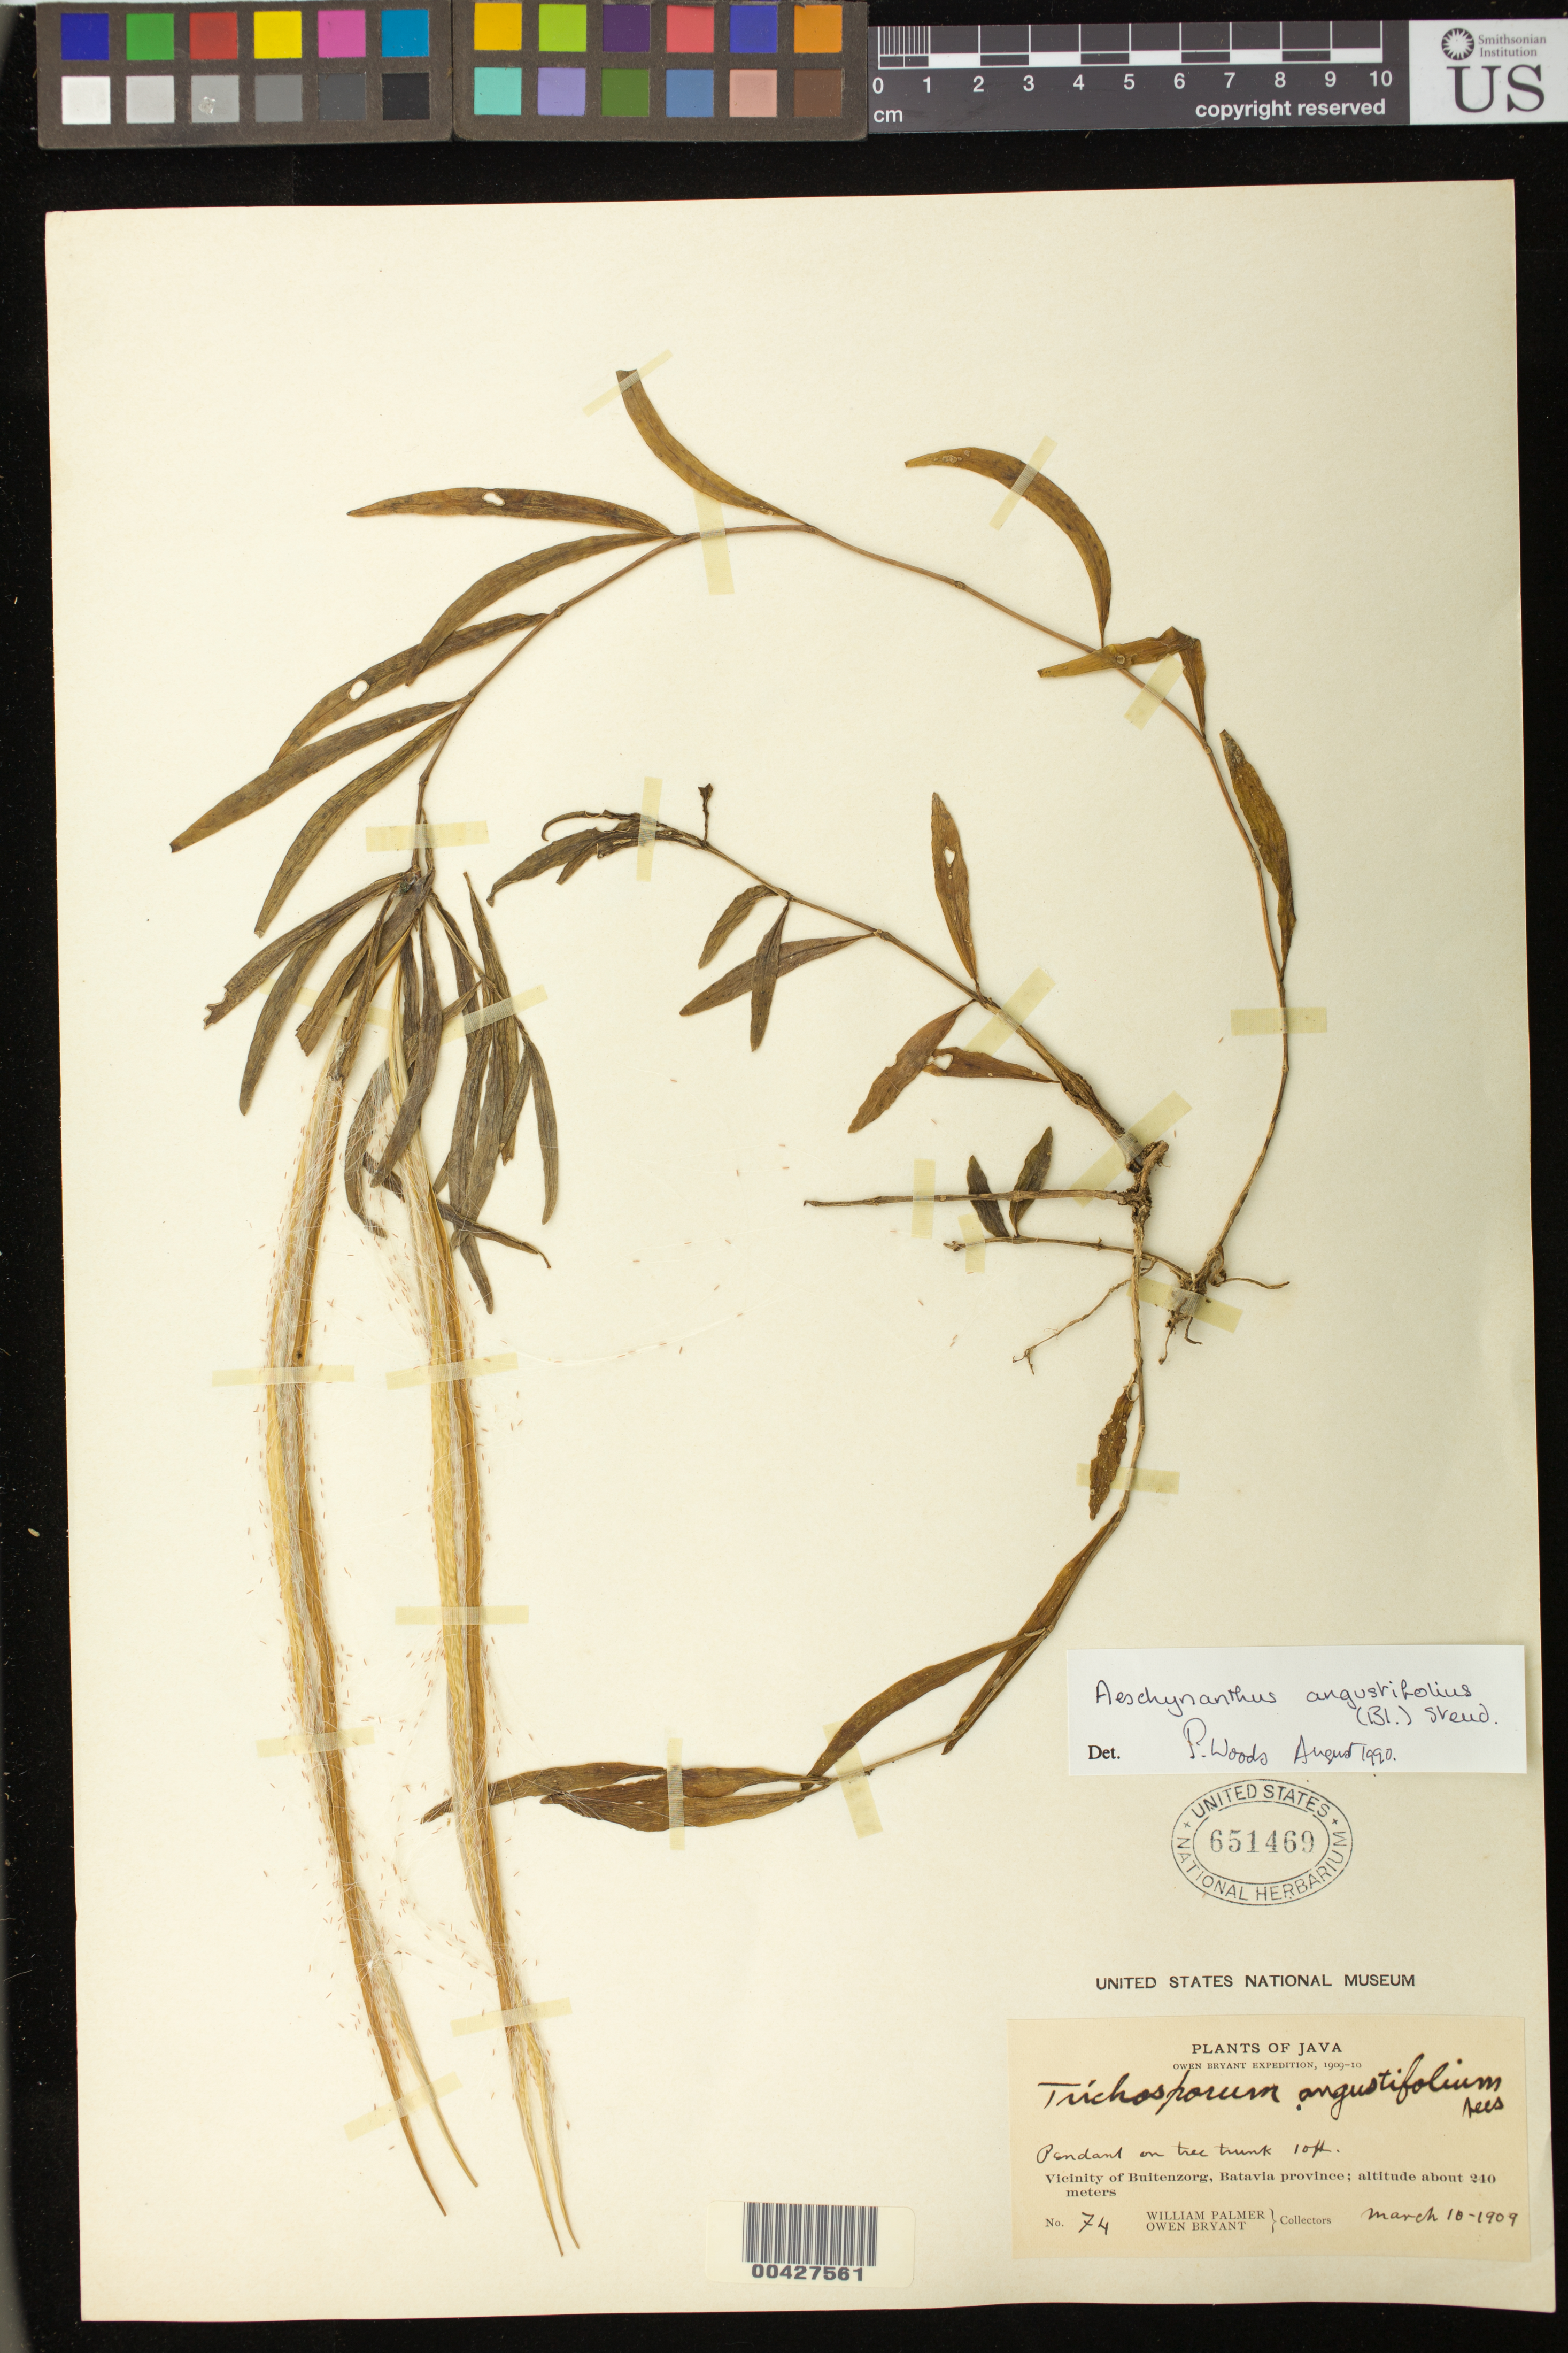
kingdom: Plantae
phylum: Tracheophyta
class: Magnoliopsida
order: Lamiales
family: Gesneriaceae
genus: Aeschynanthus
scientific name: Aeschynanthus angustifolius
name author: (Blume) Steud.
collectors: W. Palmer & O. Bryant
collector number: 74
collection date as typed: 10 Mar 1909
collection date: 1909-03-10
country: Indonesia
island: Java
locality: Buitenzorg, batavia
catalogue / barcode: US 651469